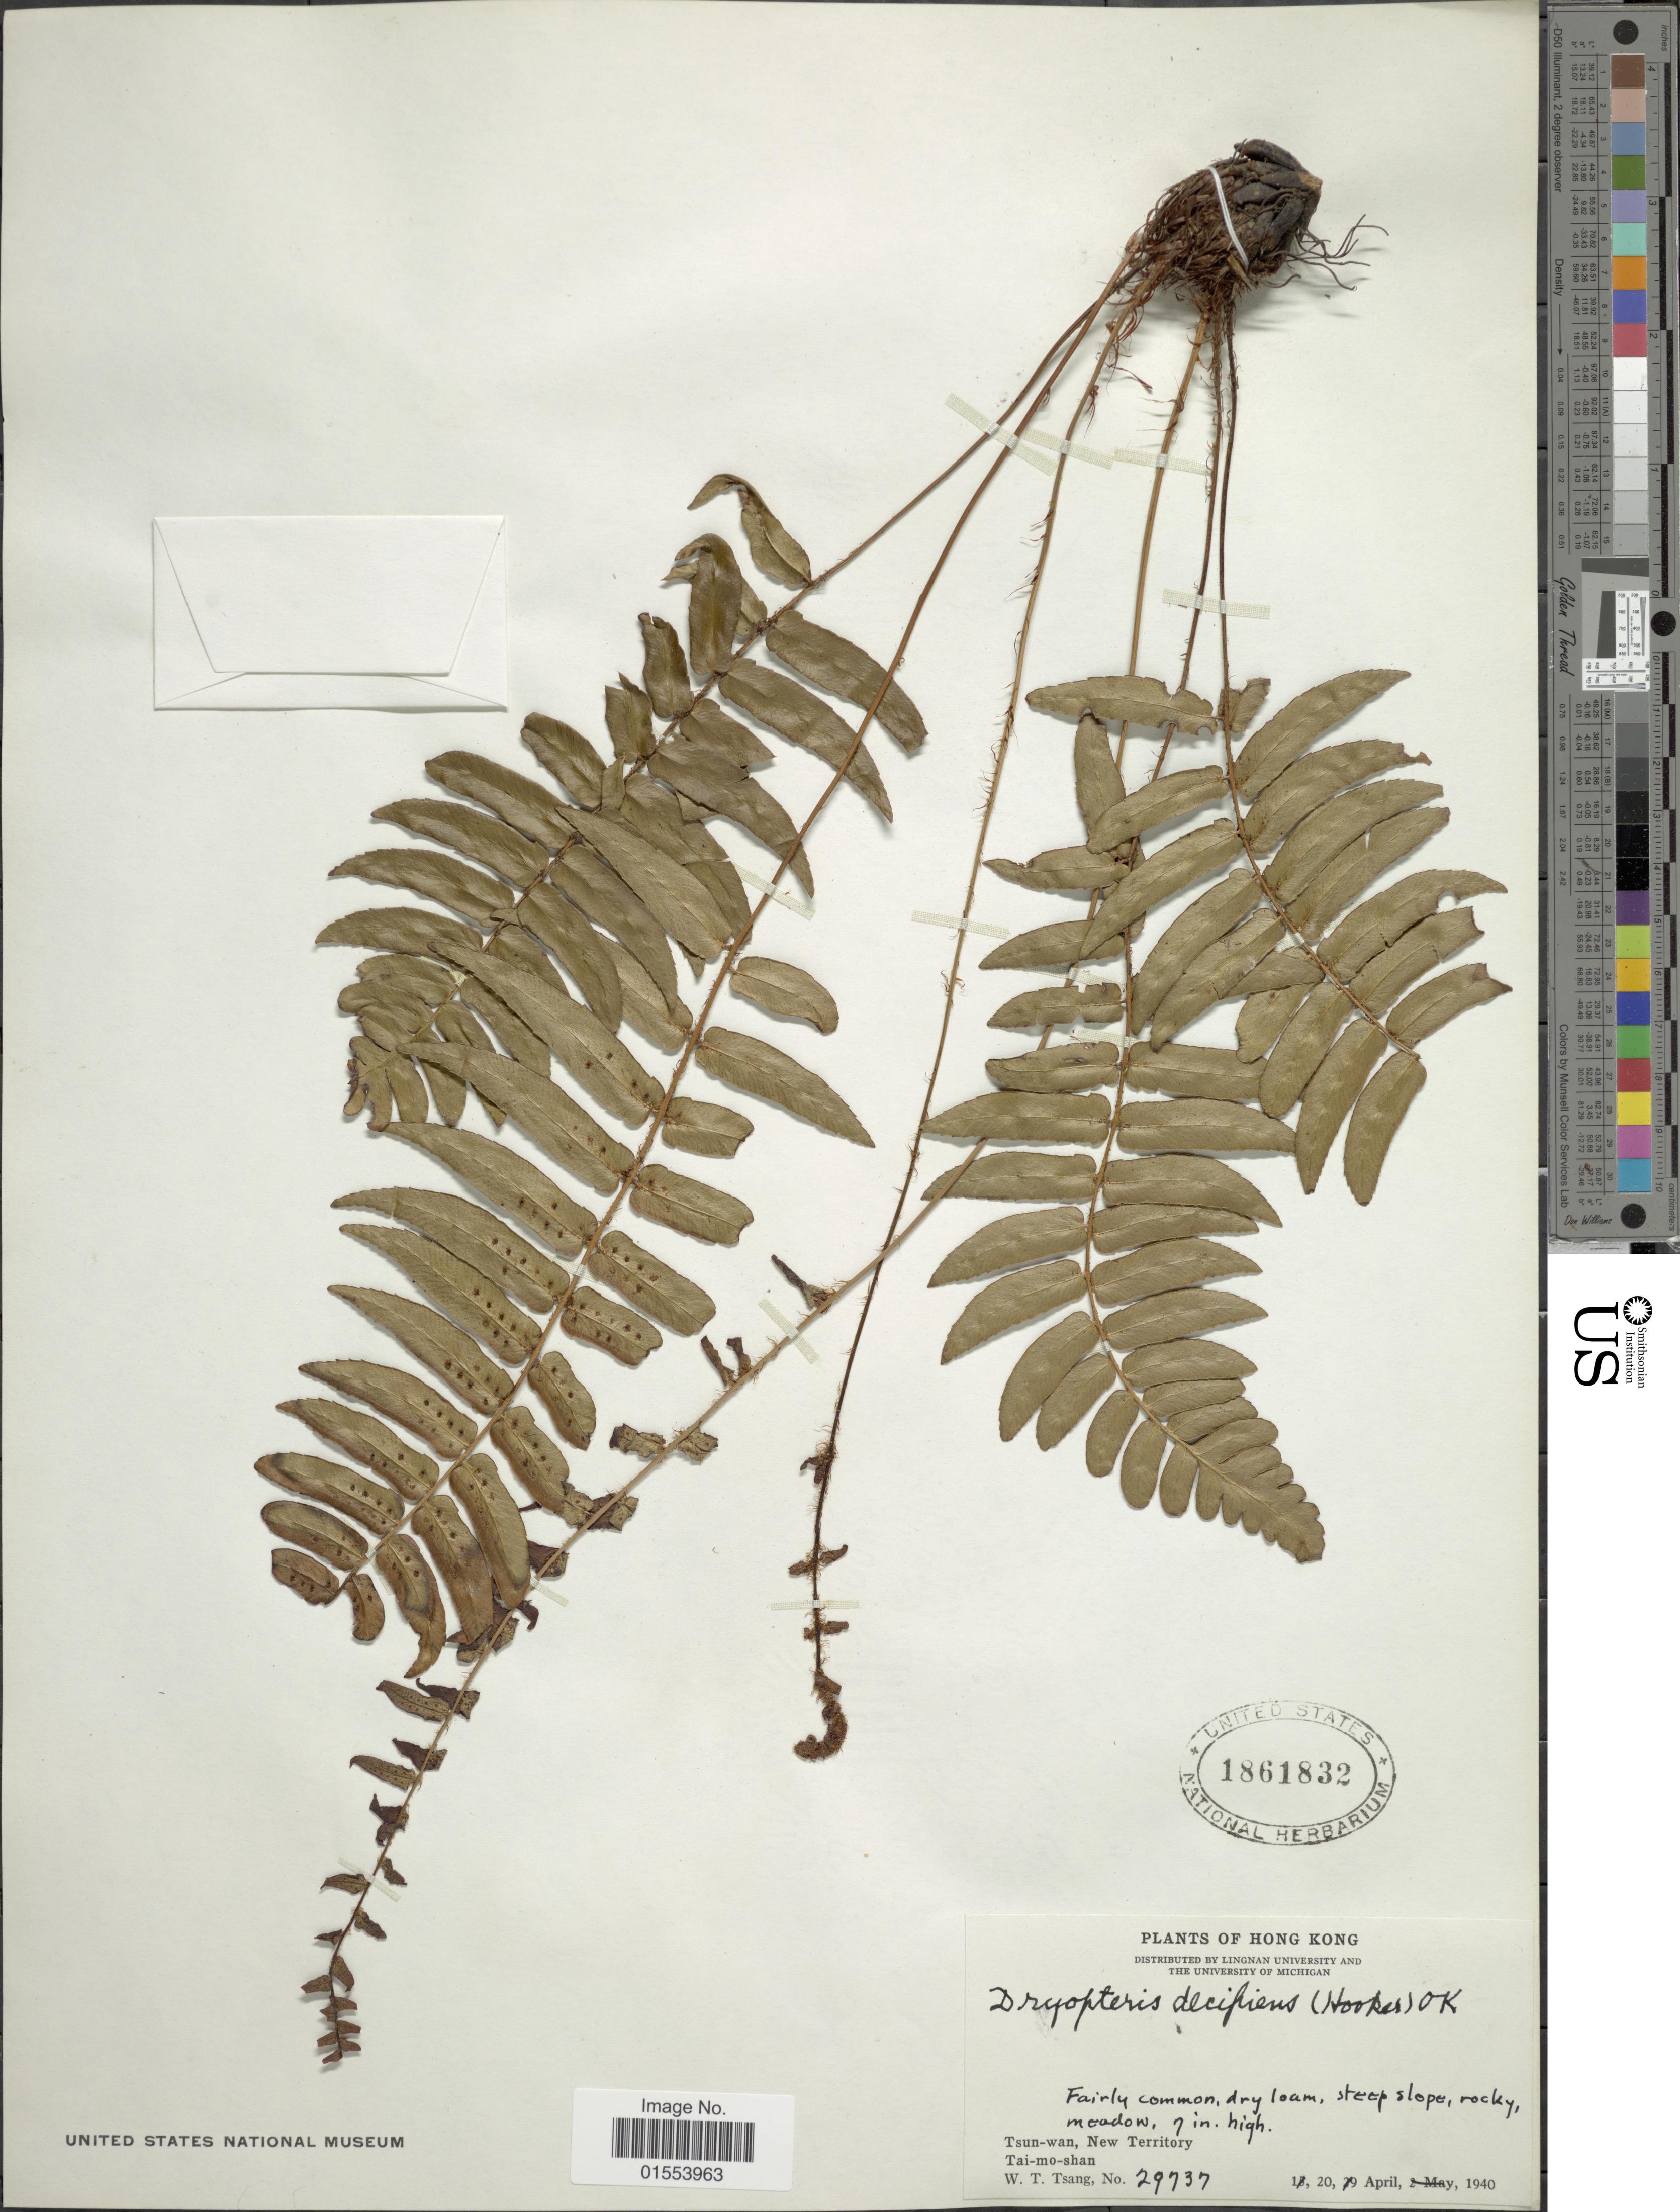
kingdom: Plantae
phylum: Tracheophyta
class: Polypodiopsida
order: Polypodiales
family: Dryopteridaceae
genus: Dryopteris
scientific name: Dryopteris decipiens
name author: (Hook.) Kuntze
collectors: W. T. Tsang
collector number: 29737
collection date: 1940-04-20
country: China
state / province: Hong Kong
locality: Hong Kong. Tsun-wan, New Territory, Tai-mo-shan.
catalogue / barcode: US 1861832